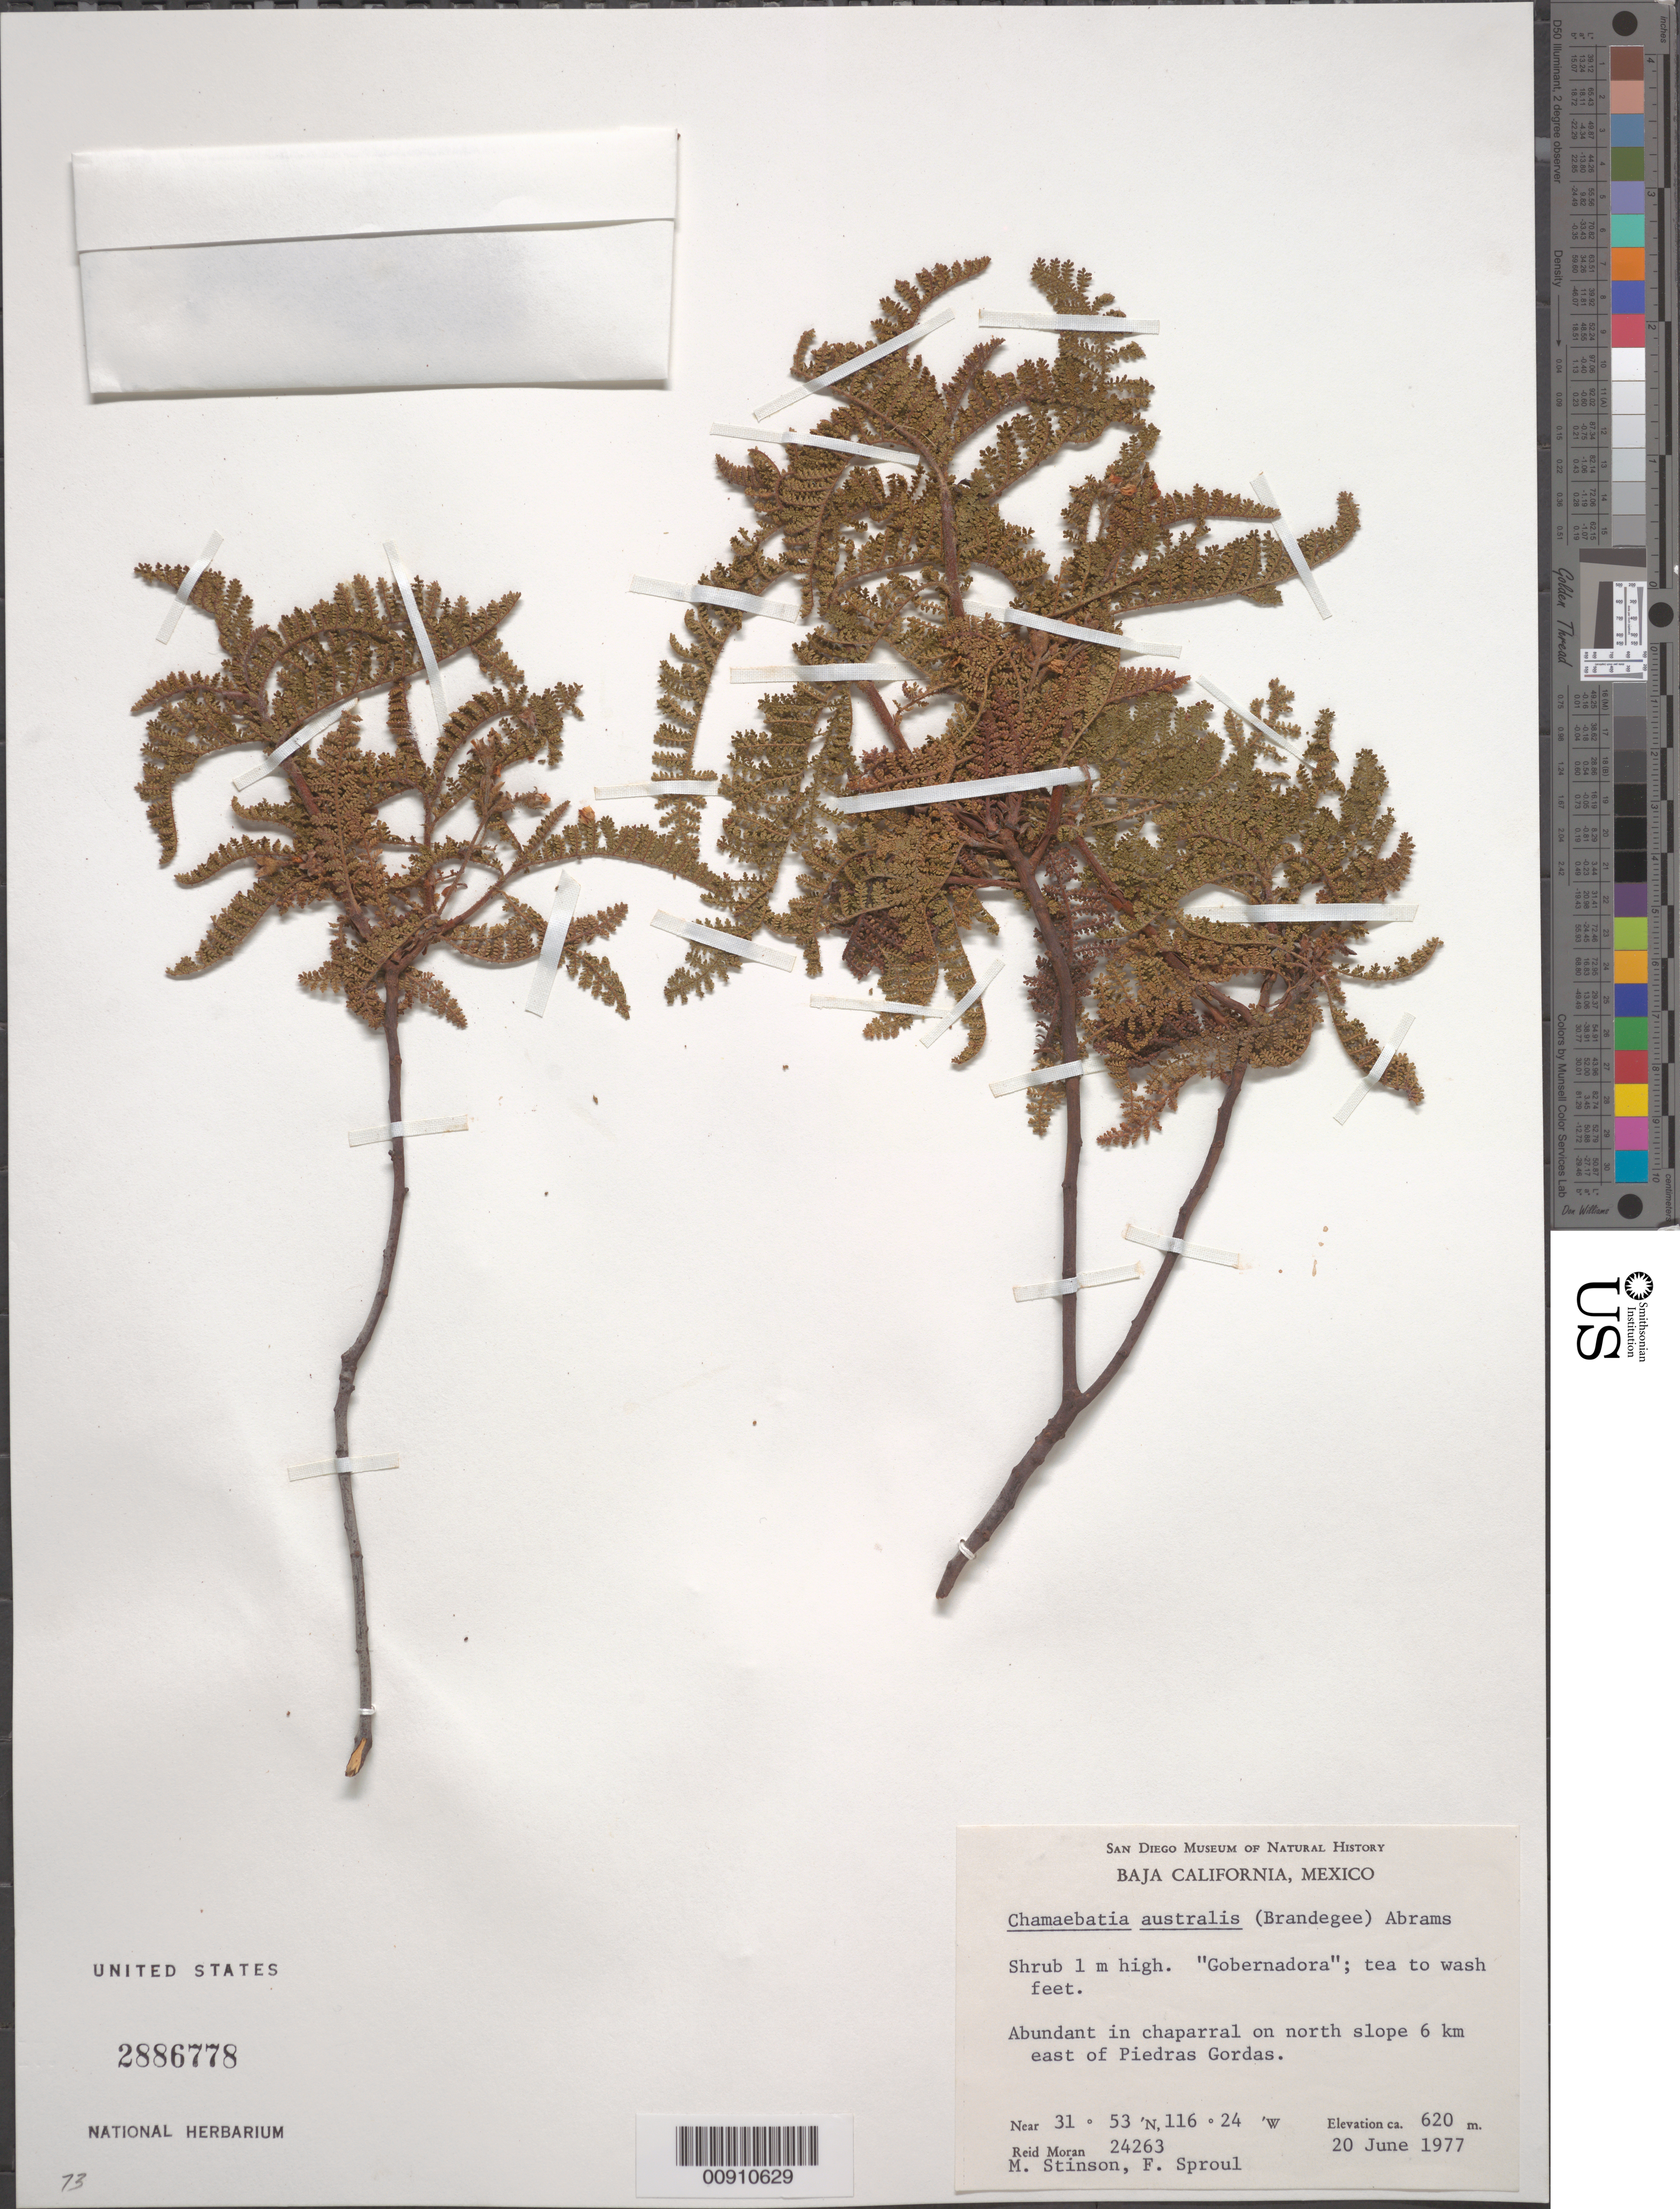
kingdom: Plantae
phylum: Tracheophyta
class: Magnoliopsida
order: Rosales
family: Rosaceae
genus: Chamaebatia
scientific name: Chamaebatia australis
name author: (Brandegee) Abrams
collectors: R. V. Moran, Stinson, M. & Sproul, F.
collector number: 24263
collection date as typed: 20 Jun 1977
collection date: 1977-06-20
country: Mexico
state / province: Baja California Norte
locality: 6 km. east of Piedras Gordas, Baja California.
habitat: Abundant in chaparral on north slope.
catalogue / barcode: US 2886778